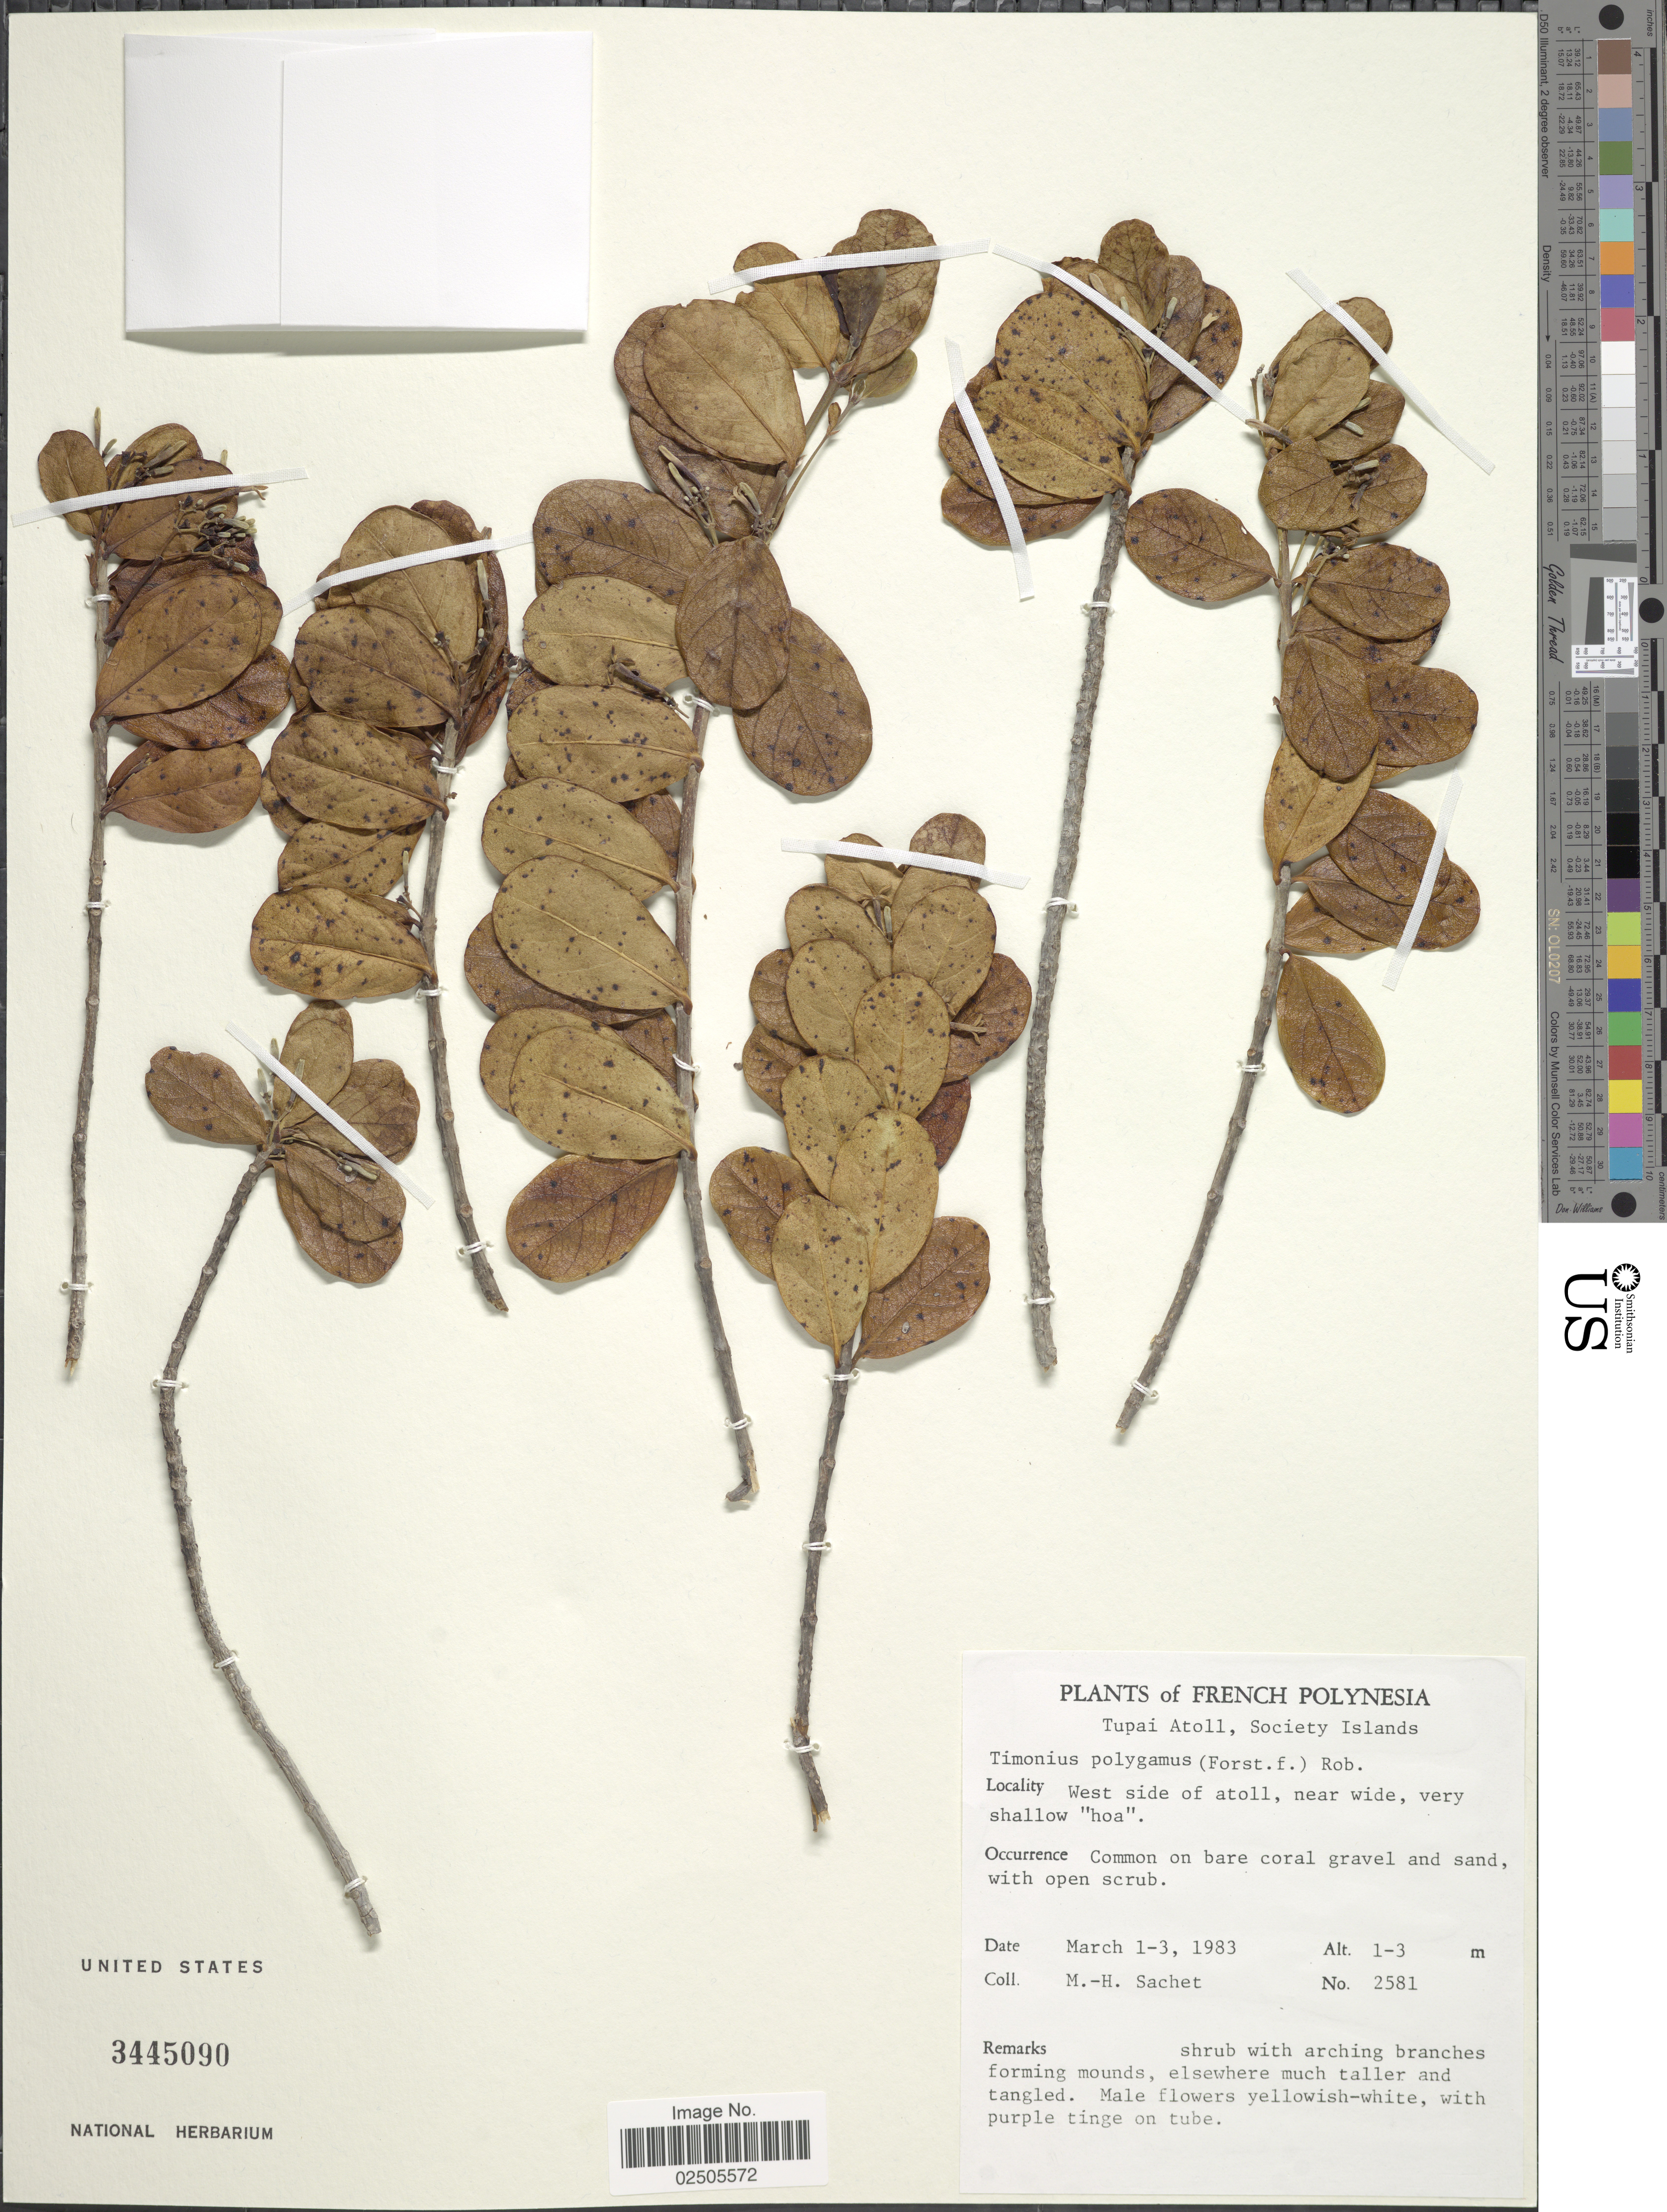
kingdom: Plantae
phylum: Tracheophyta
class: Magnoliopsida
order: Gentianales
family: Rubiaceae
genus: Timonius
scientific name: Timonius polygamus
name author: (G. Forst.) Rob.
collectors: M.-H. Sachet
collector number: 2581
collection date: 1983-03-01/1983-03-03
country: French Polynesia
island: Tupai Atoll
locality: Tupai Atoll, Society Islands, West side of atoll, near wide, very shallow "hoa"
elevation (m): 1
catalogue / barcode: US 3445090